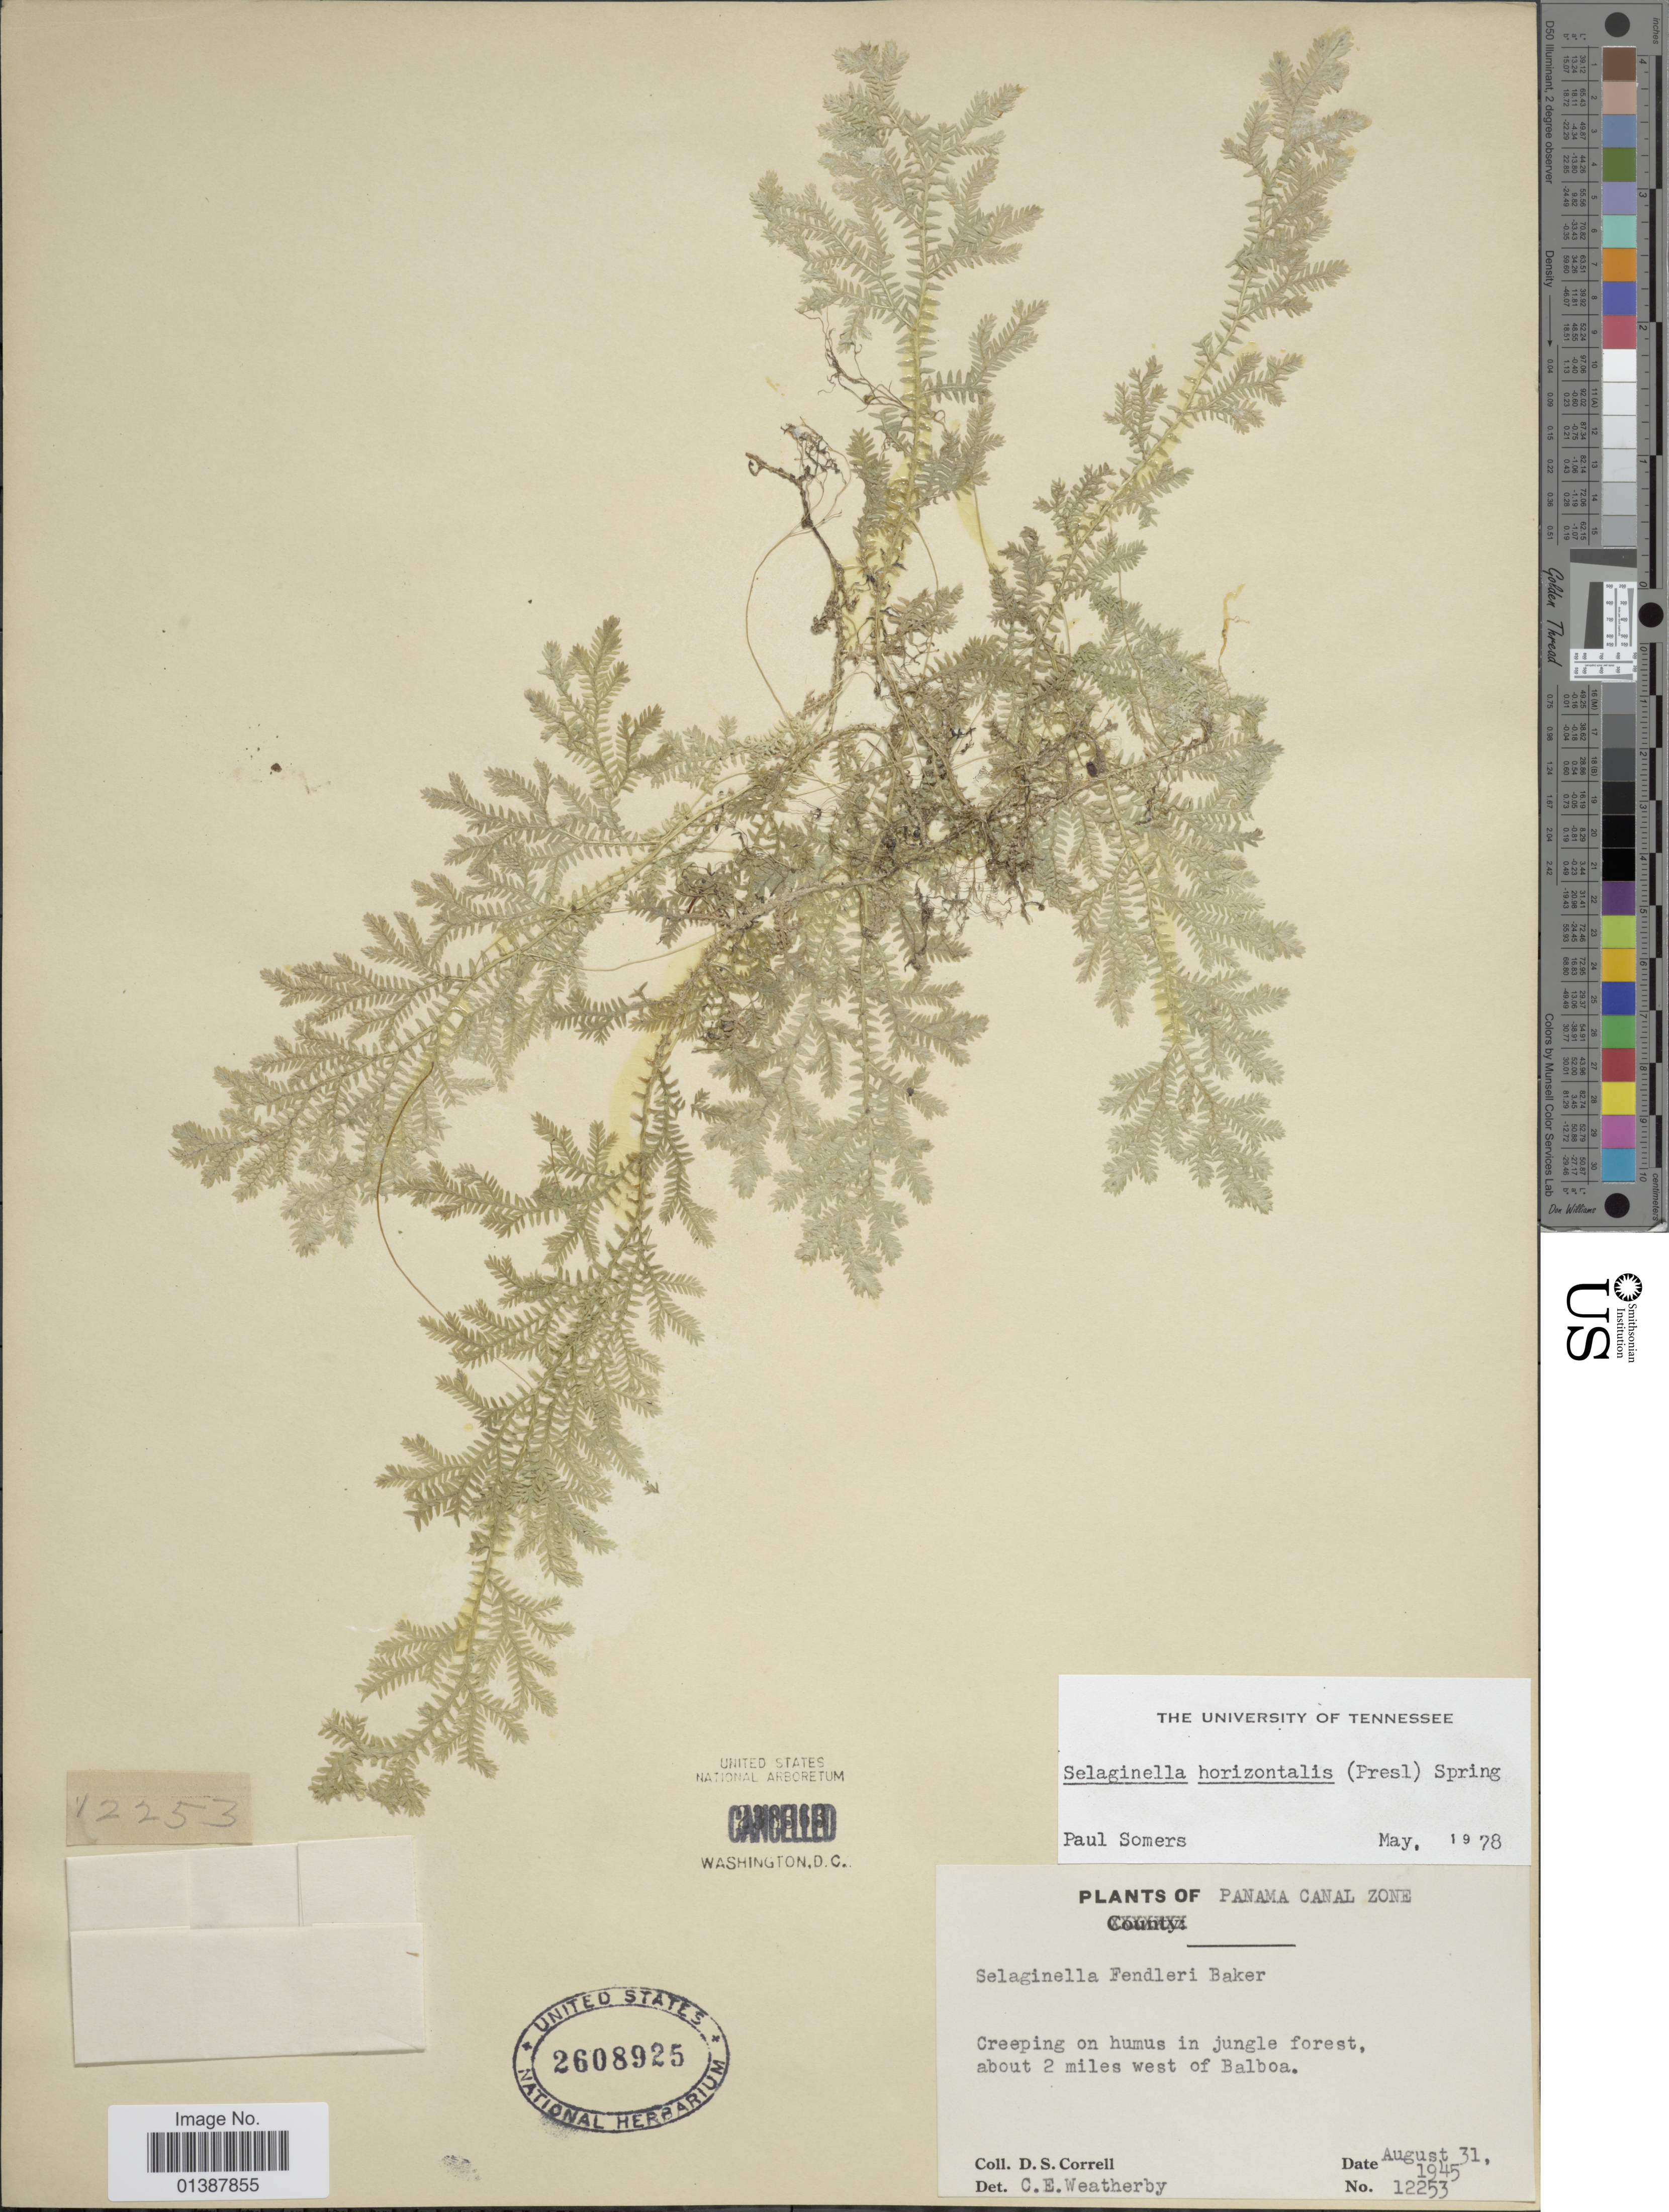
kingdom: Plantae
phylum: Tracheophyta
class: Lycopodiopsida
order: Selaginellales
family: Selaginellaceae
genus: Selaginella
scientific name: Selaginella horizontalis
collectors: D. Sorrell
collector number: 12253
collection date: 1945-08-31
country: Panama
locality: Panama Canal Zone, Creeping on humus in jungle forest, about 2 miles west of Balboa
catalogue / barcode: US 2608925